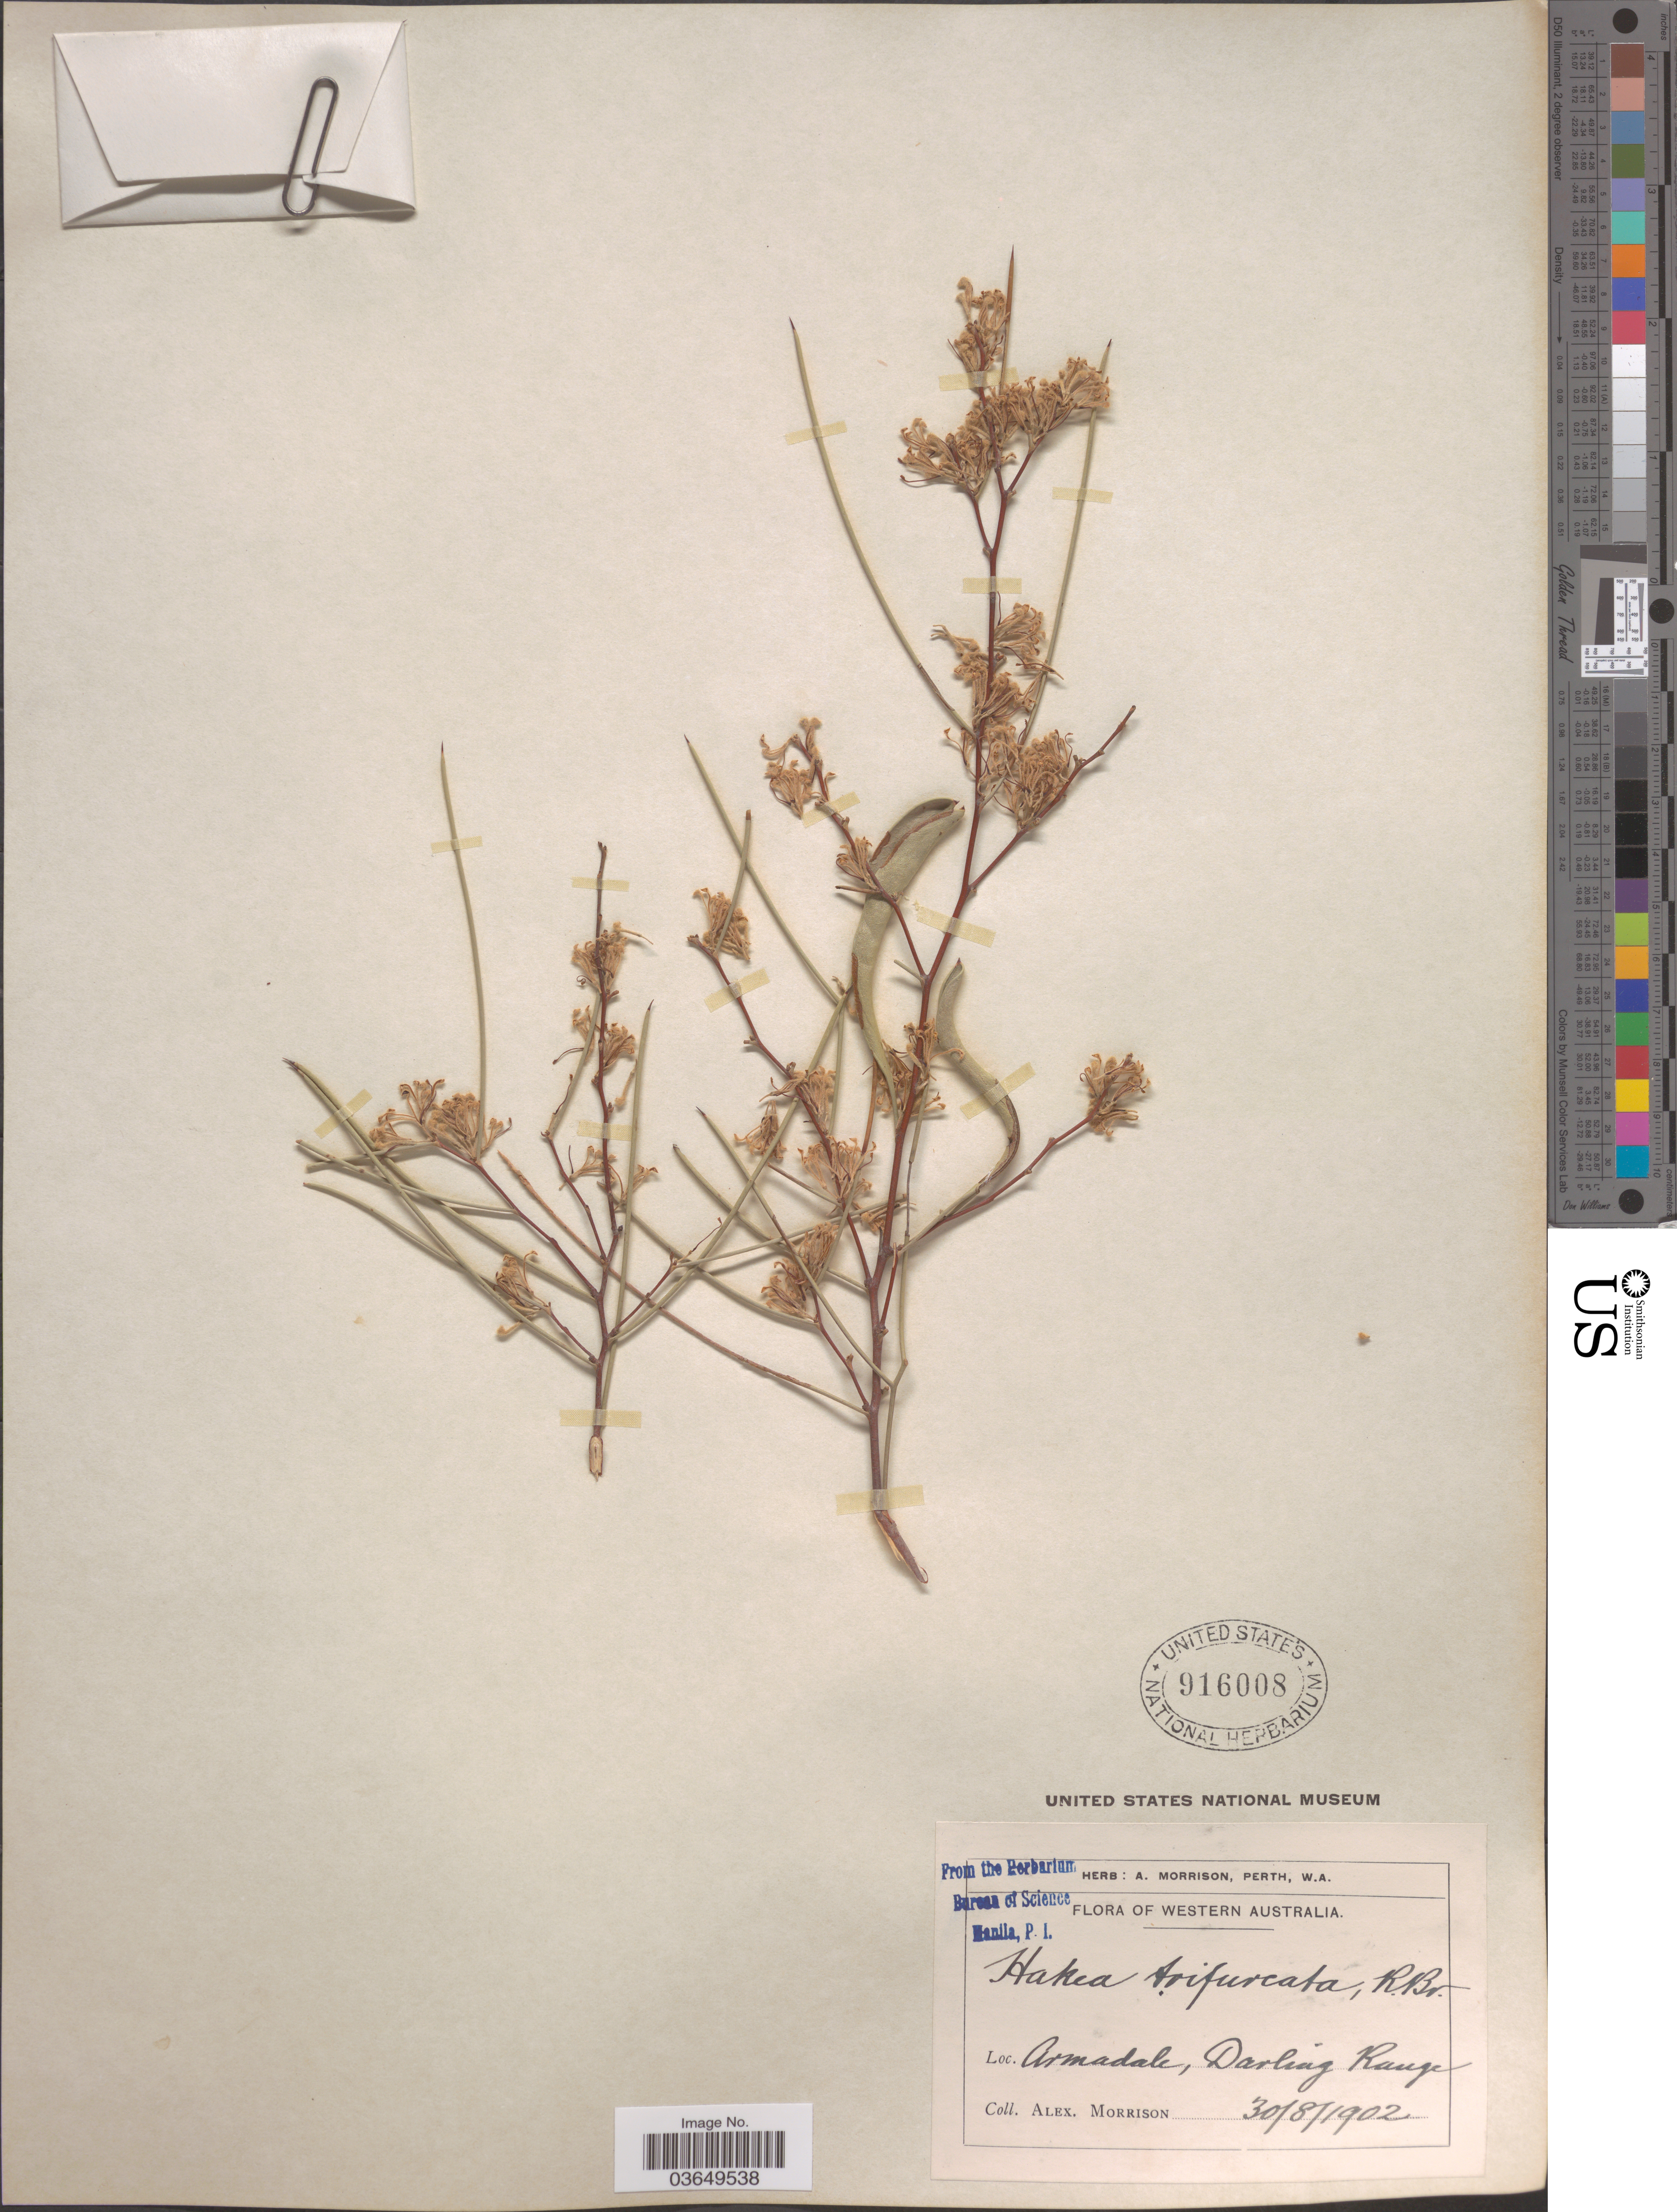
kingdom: Plantae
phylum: Tracheophyta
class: Magnoliopsida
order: Proteales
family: Proteaceae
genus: Hakea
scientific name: Hakea trifurcata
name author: R. Br.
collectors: A. Morrison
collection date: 1902-08-30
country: Australia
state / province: Western Australia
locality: Armadale, Darling Range.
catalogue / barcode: US 916008